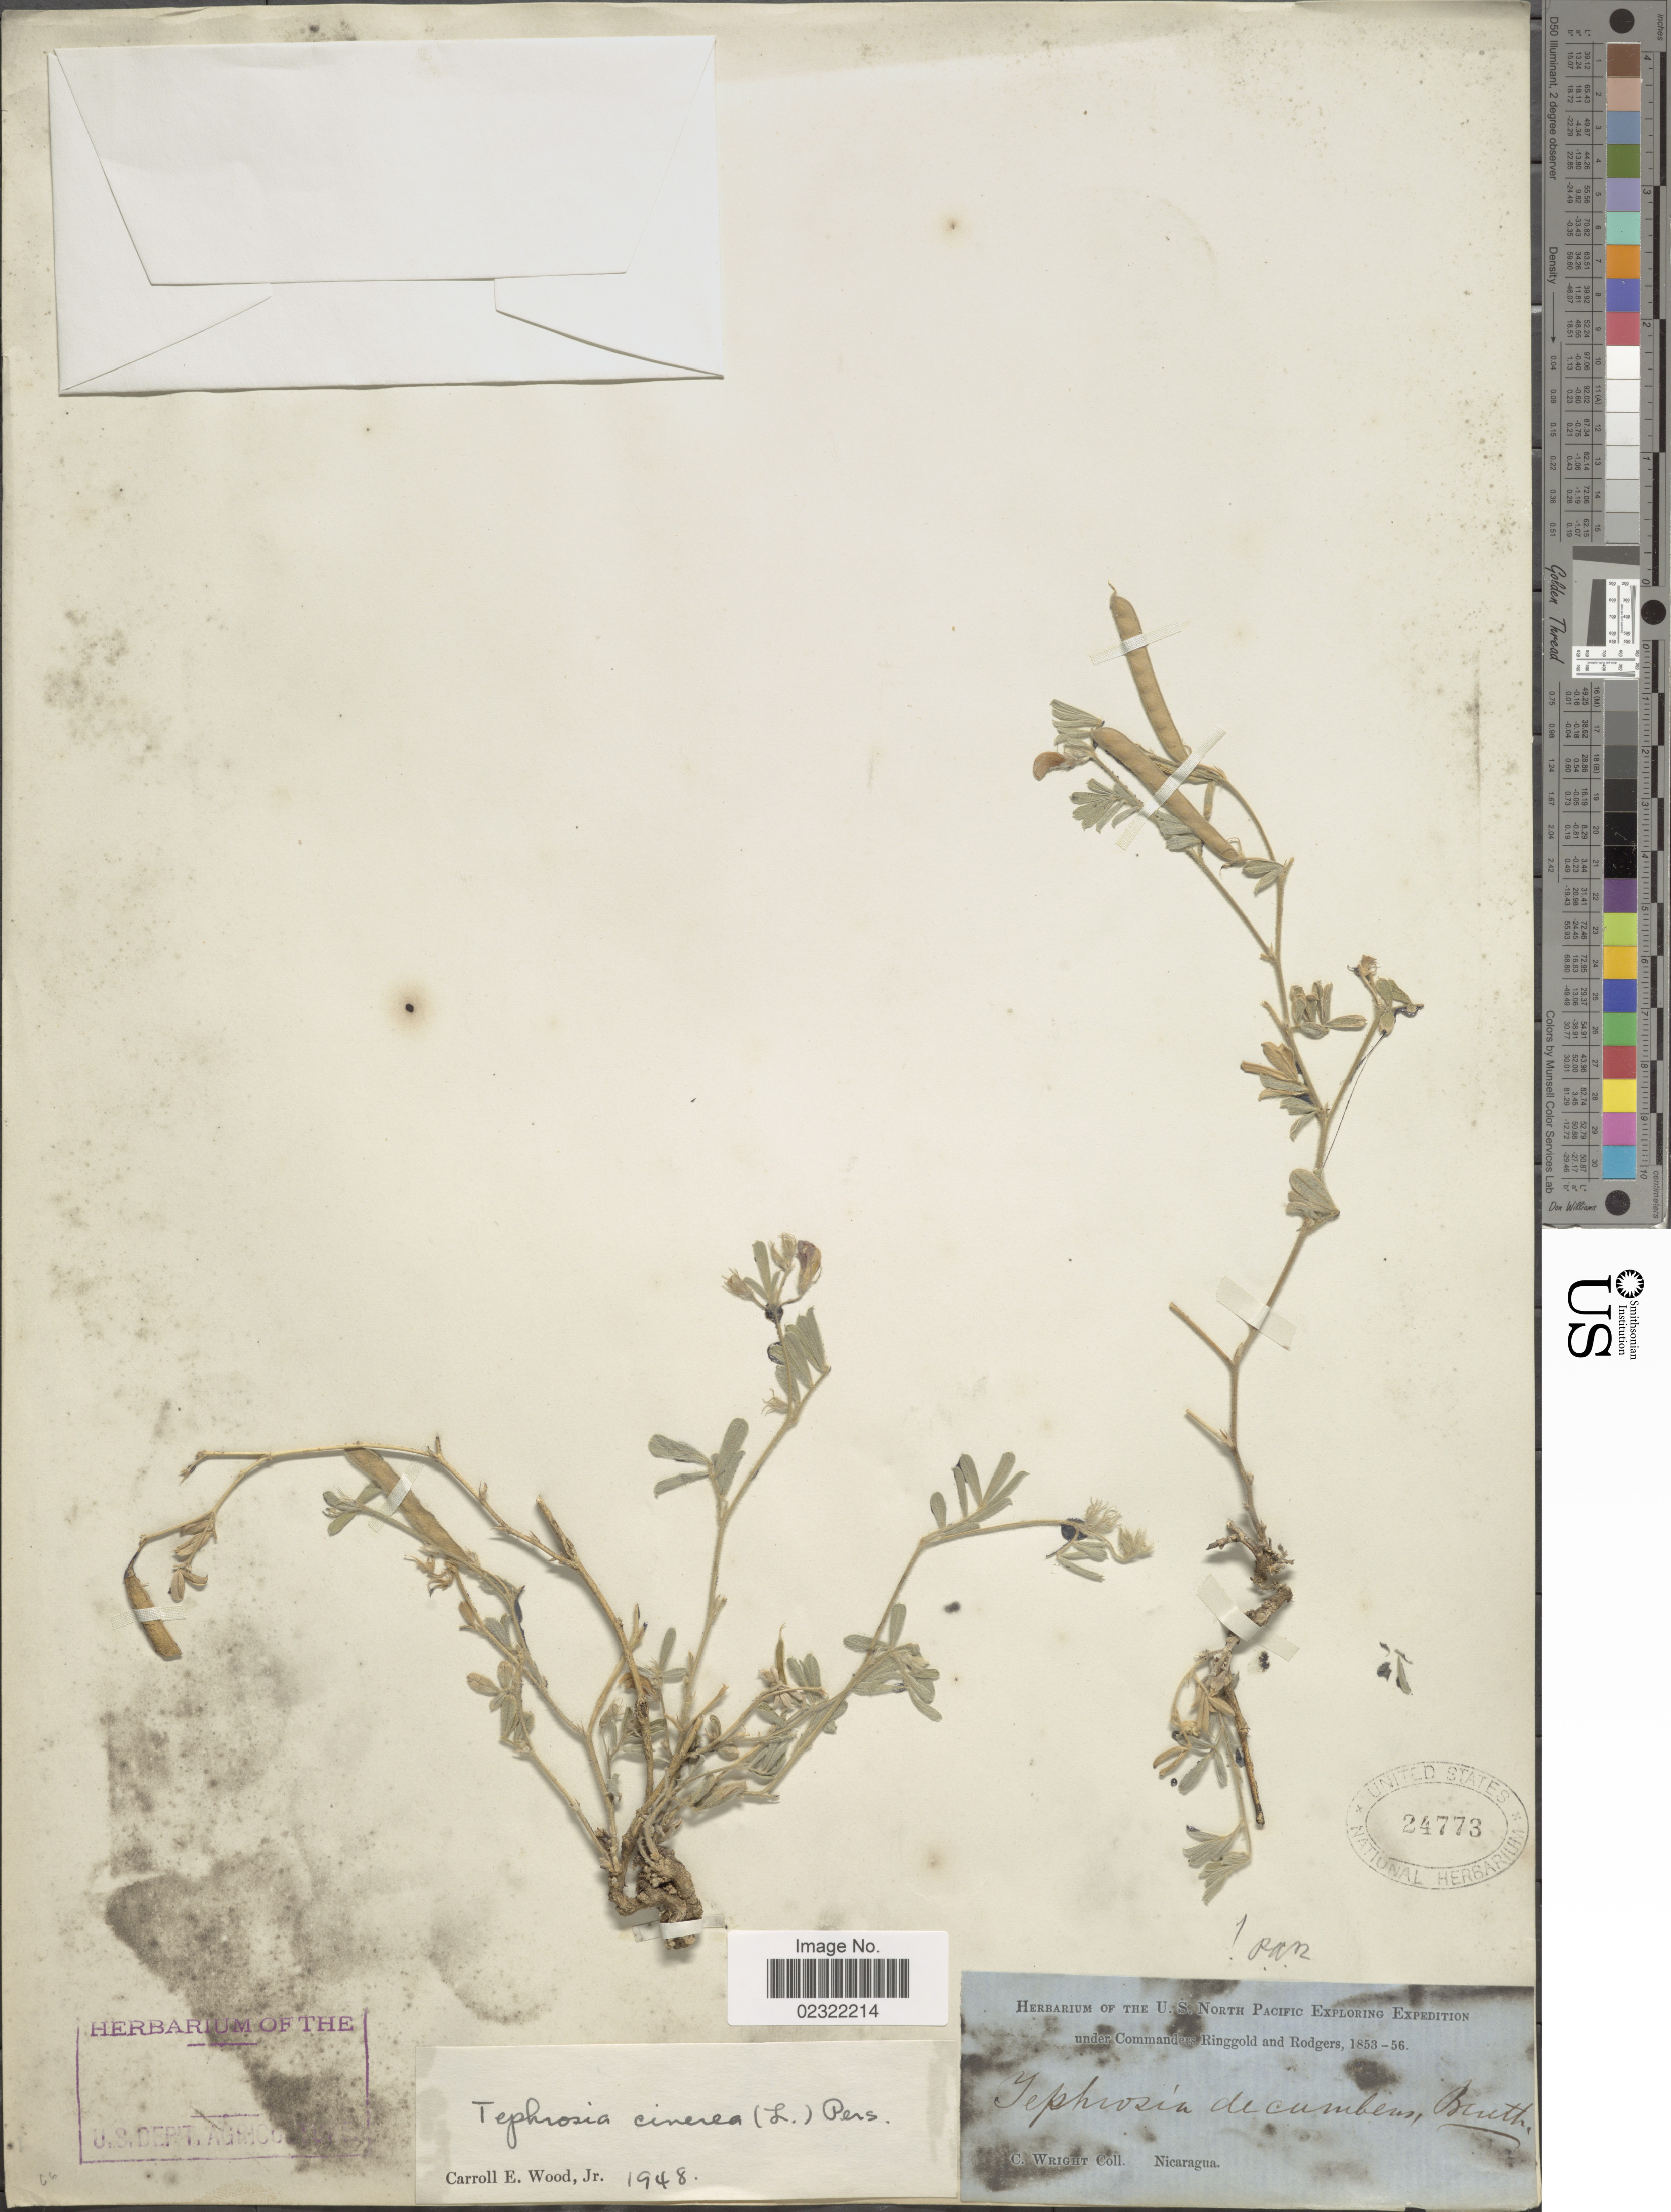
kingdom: Plantae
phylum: Tracheophyta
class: Magnoliopsida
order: Fabales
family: Fabaceae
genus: Tephrosia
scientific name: Tephrosia decumbens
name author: Benth.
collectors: C. Wright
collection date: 1853/1856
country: Nicaragua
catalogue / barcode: US 24773